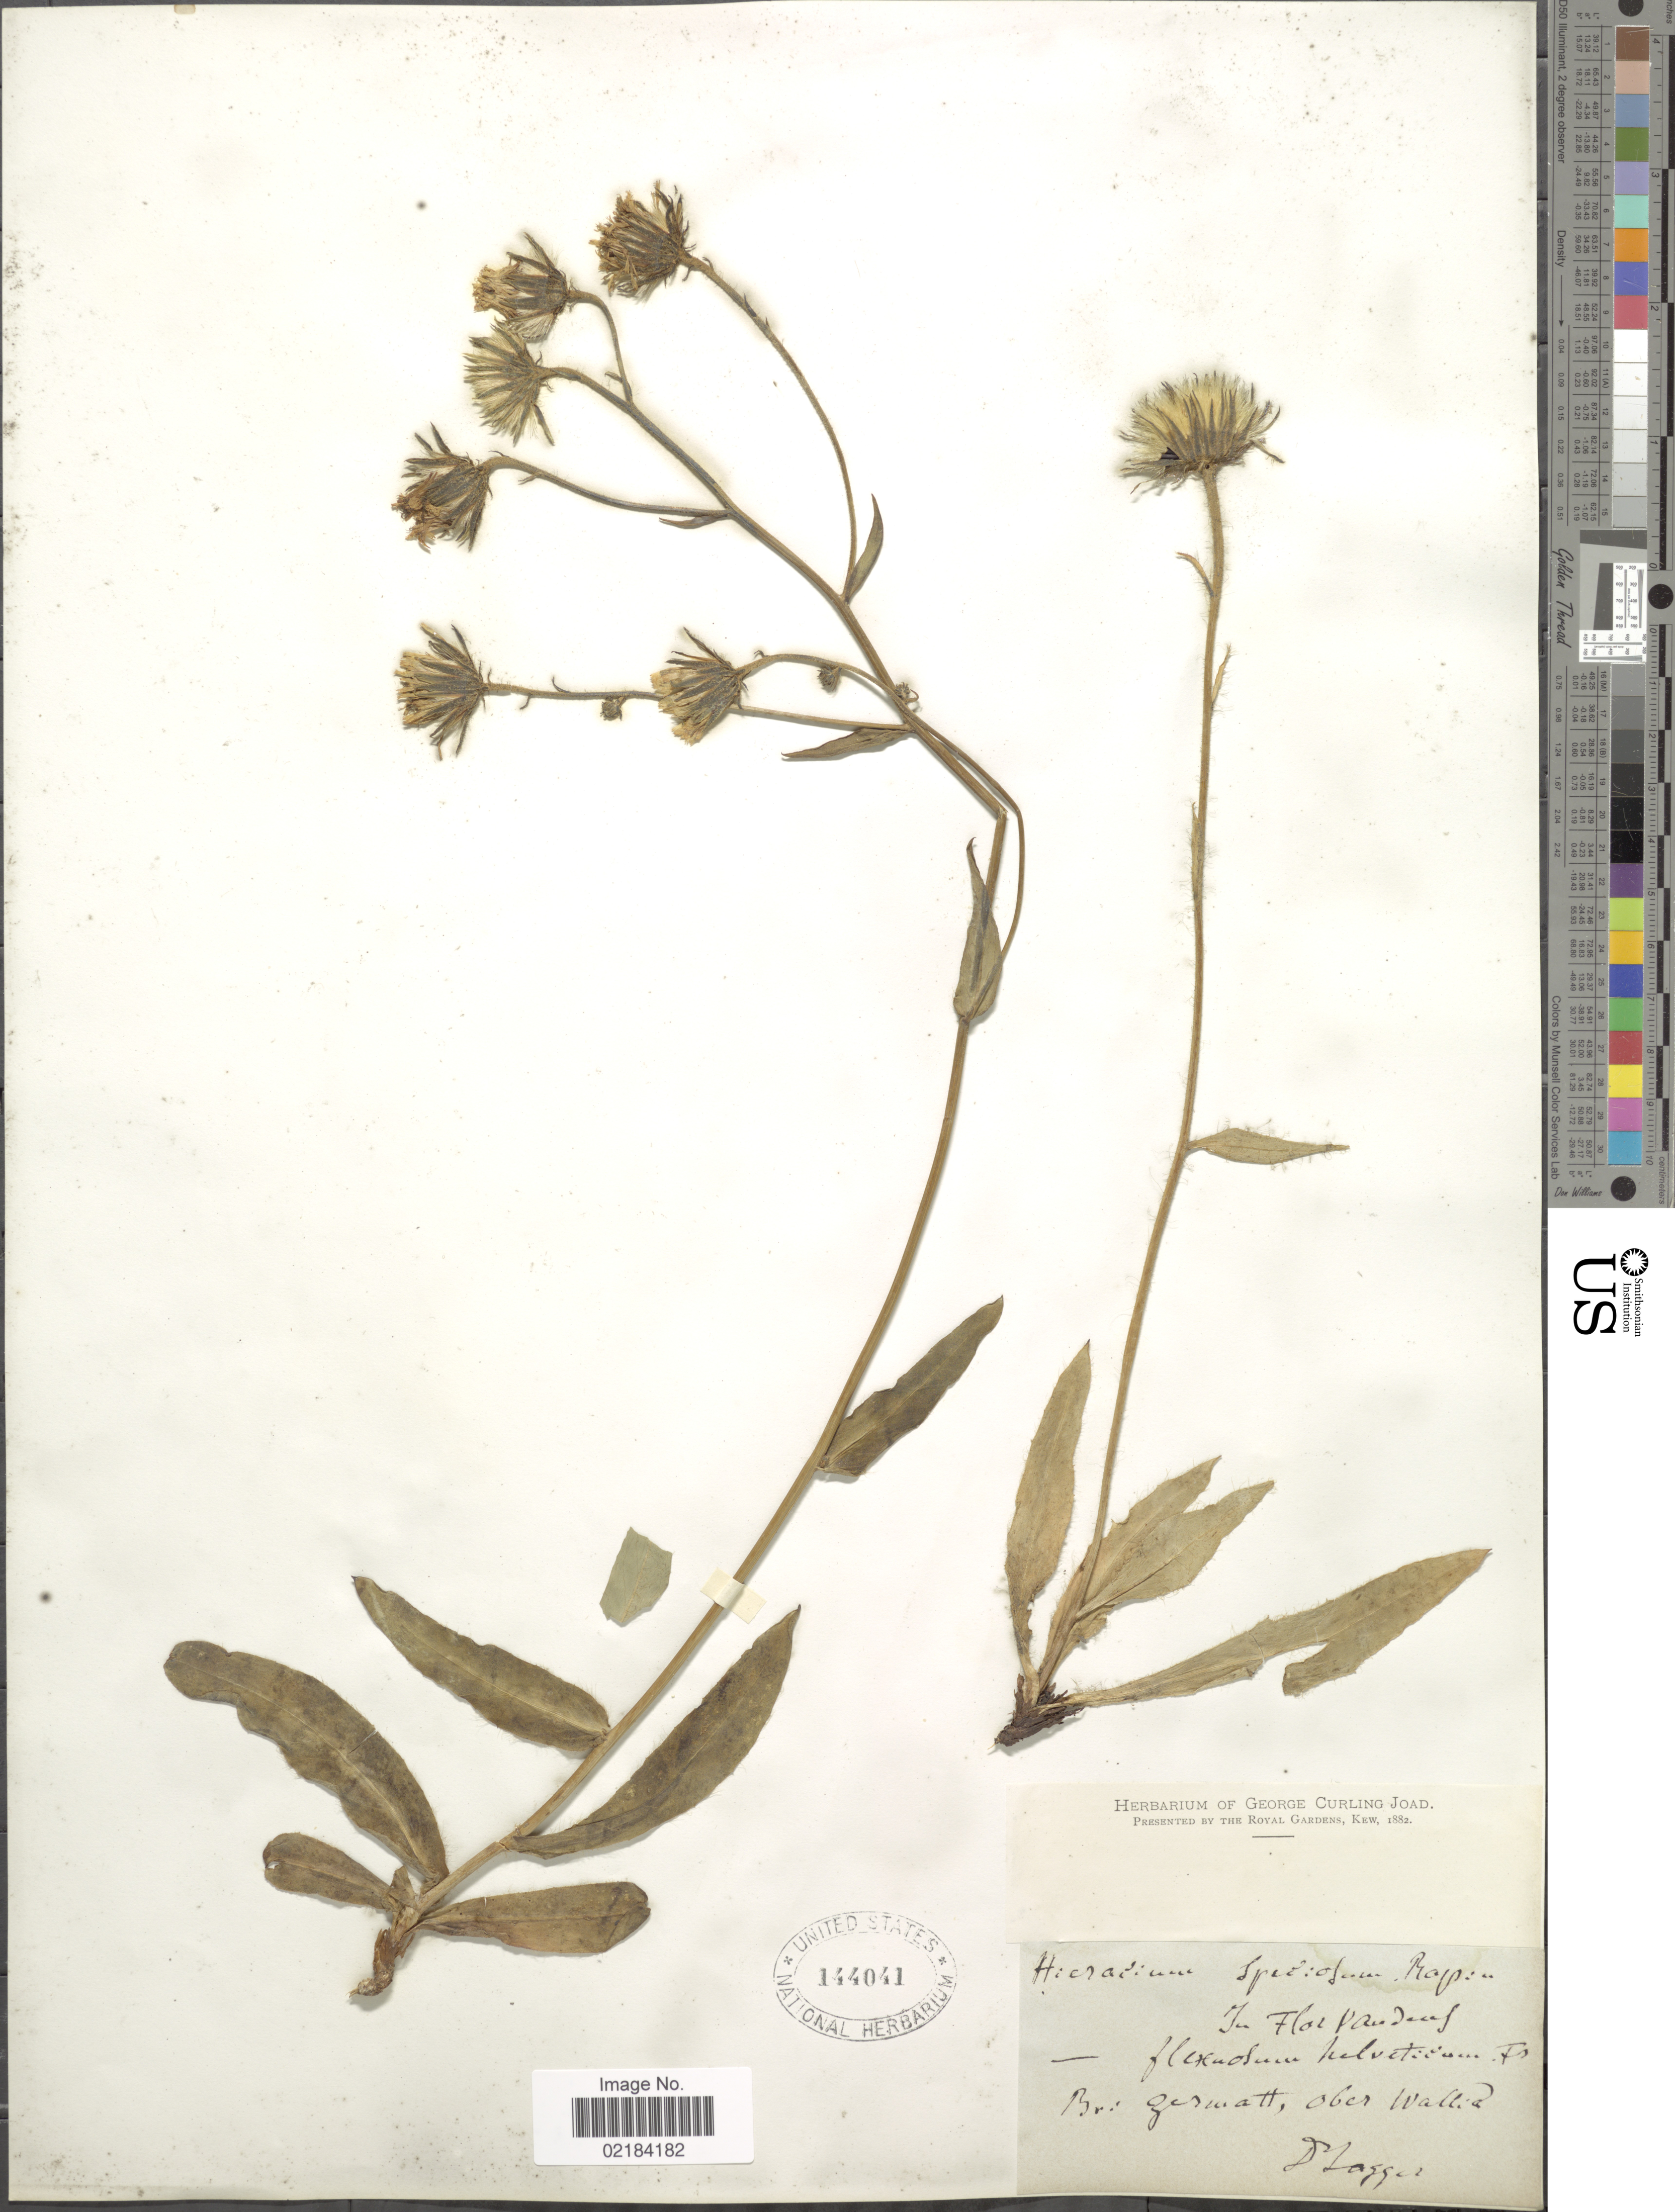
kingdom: Plantae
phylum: Tracheophyta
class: Magnoliopsida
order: Asterales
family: Asteraceae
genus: Hieracium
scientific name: Hieracium speciosum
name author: Hornem.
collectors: F. J. Lagger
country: Switzerland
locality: Br. Zermatt, ober Wallia = Wallis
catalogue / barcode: US 144041